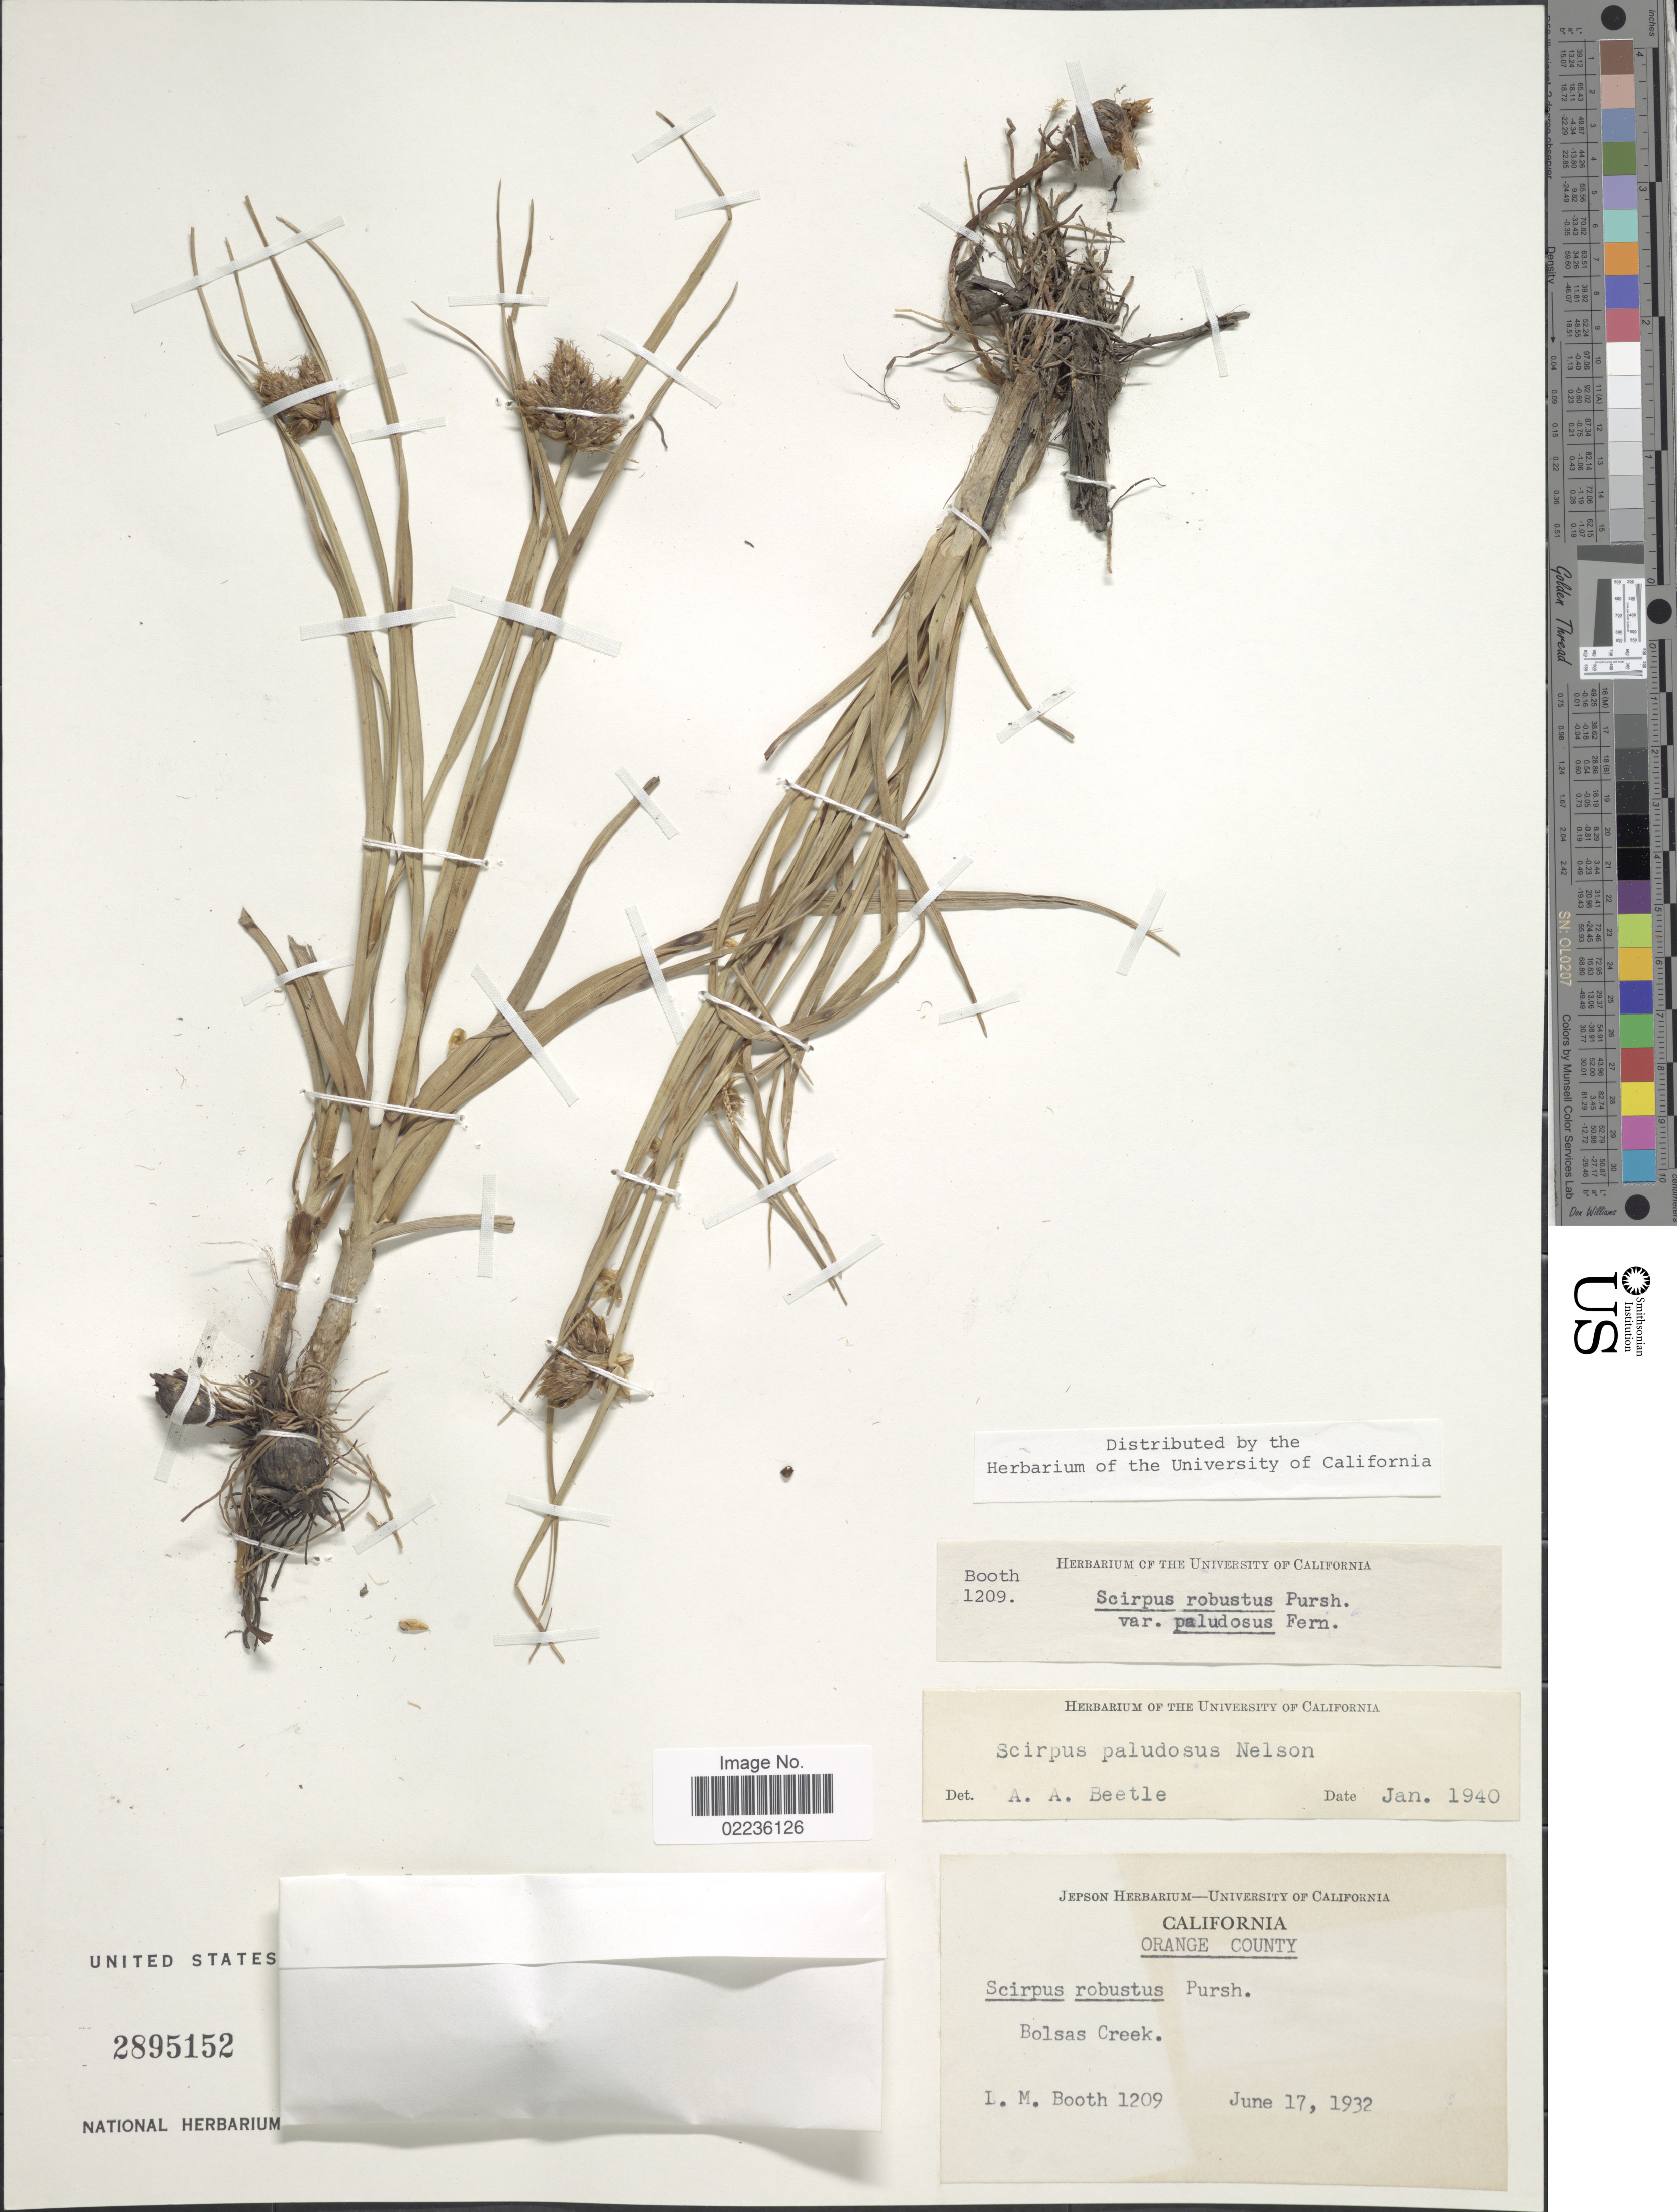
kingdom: Plantae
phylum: Tracheophyta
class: Liliopsida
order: Poales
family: Cyperaceae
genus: Bolboschoenus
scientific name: Bolboschoenus maritimus subsp. paludosus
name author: (A. Nelson) T. Koyama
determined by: Strong, M. T., (US), Smithsonian Institution - National Museum of Natural History (UNITED STATES)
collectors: L. Booth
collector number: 1209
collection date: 1932-06-17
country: United States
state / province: California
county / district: Orange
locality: Orange County. Bolsas Creek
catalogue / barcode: US 2895152